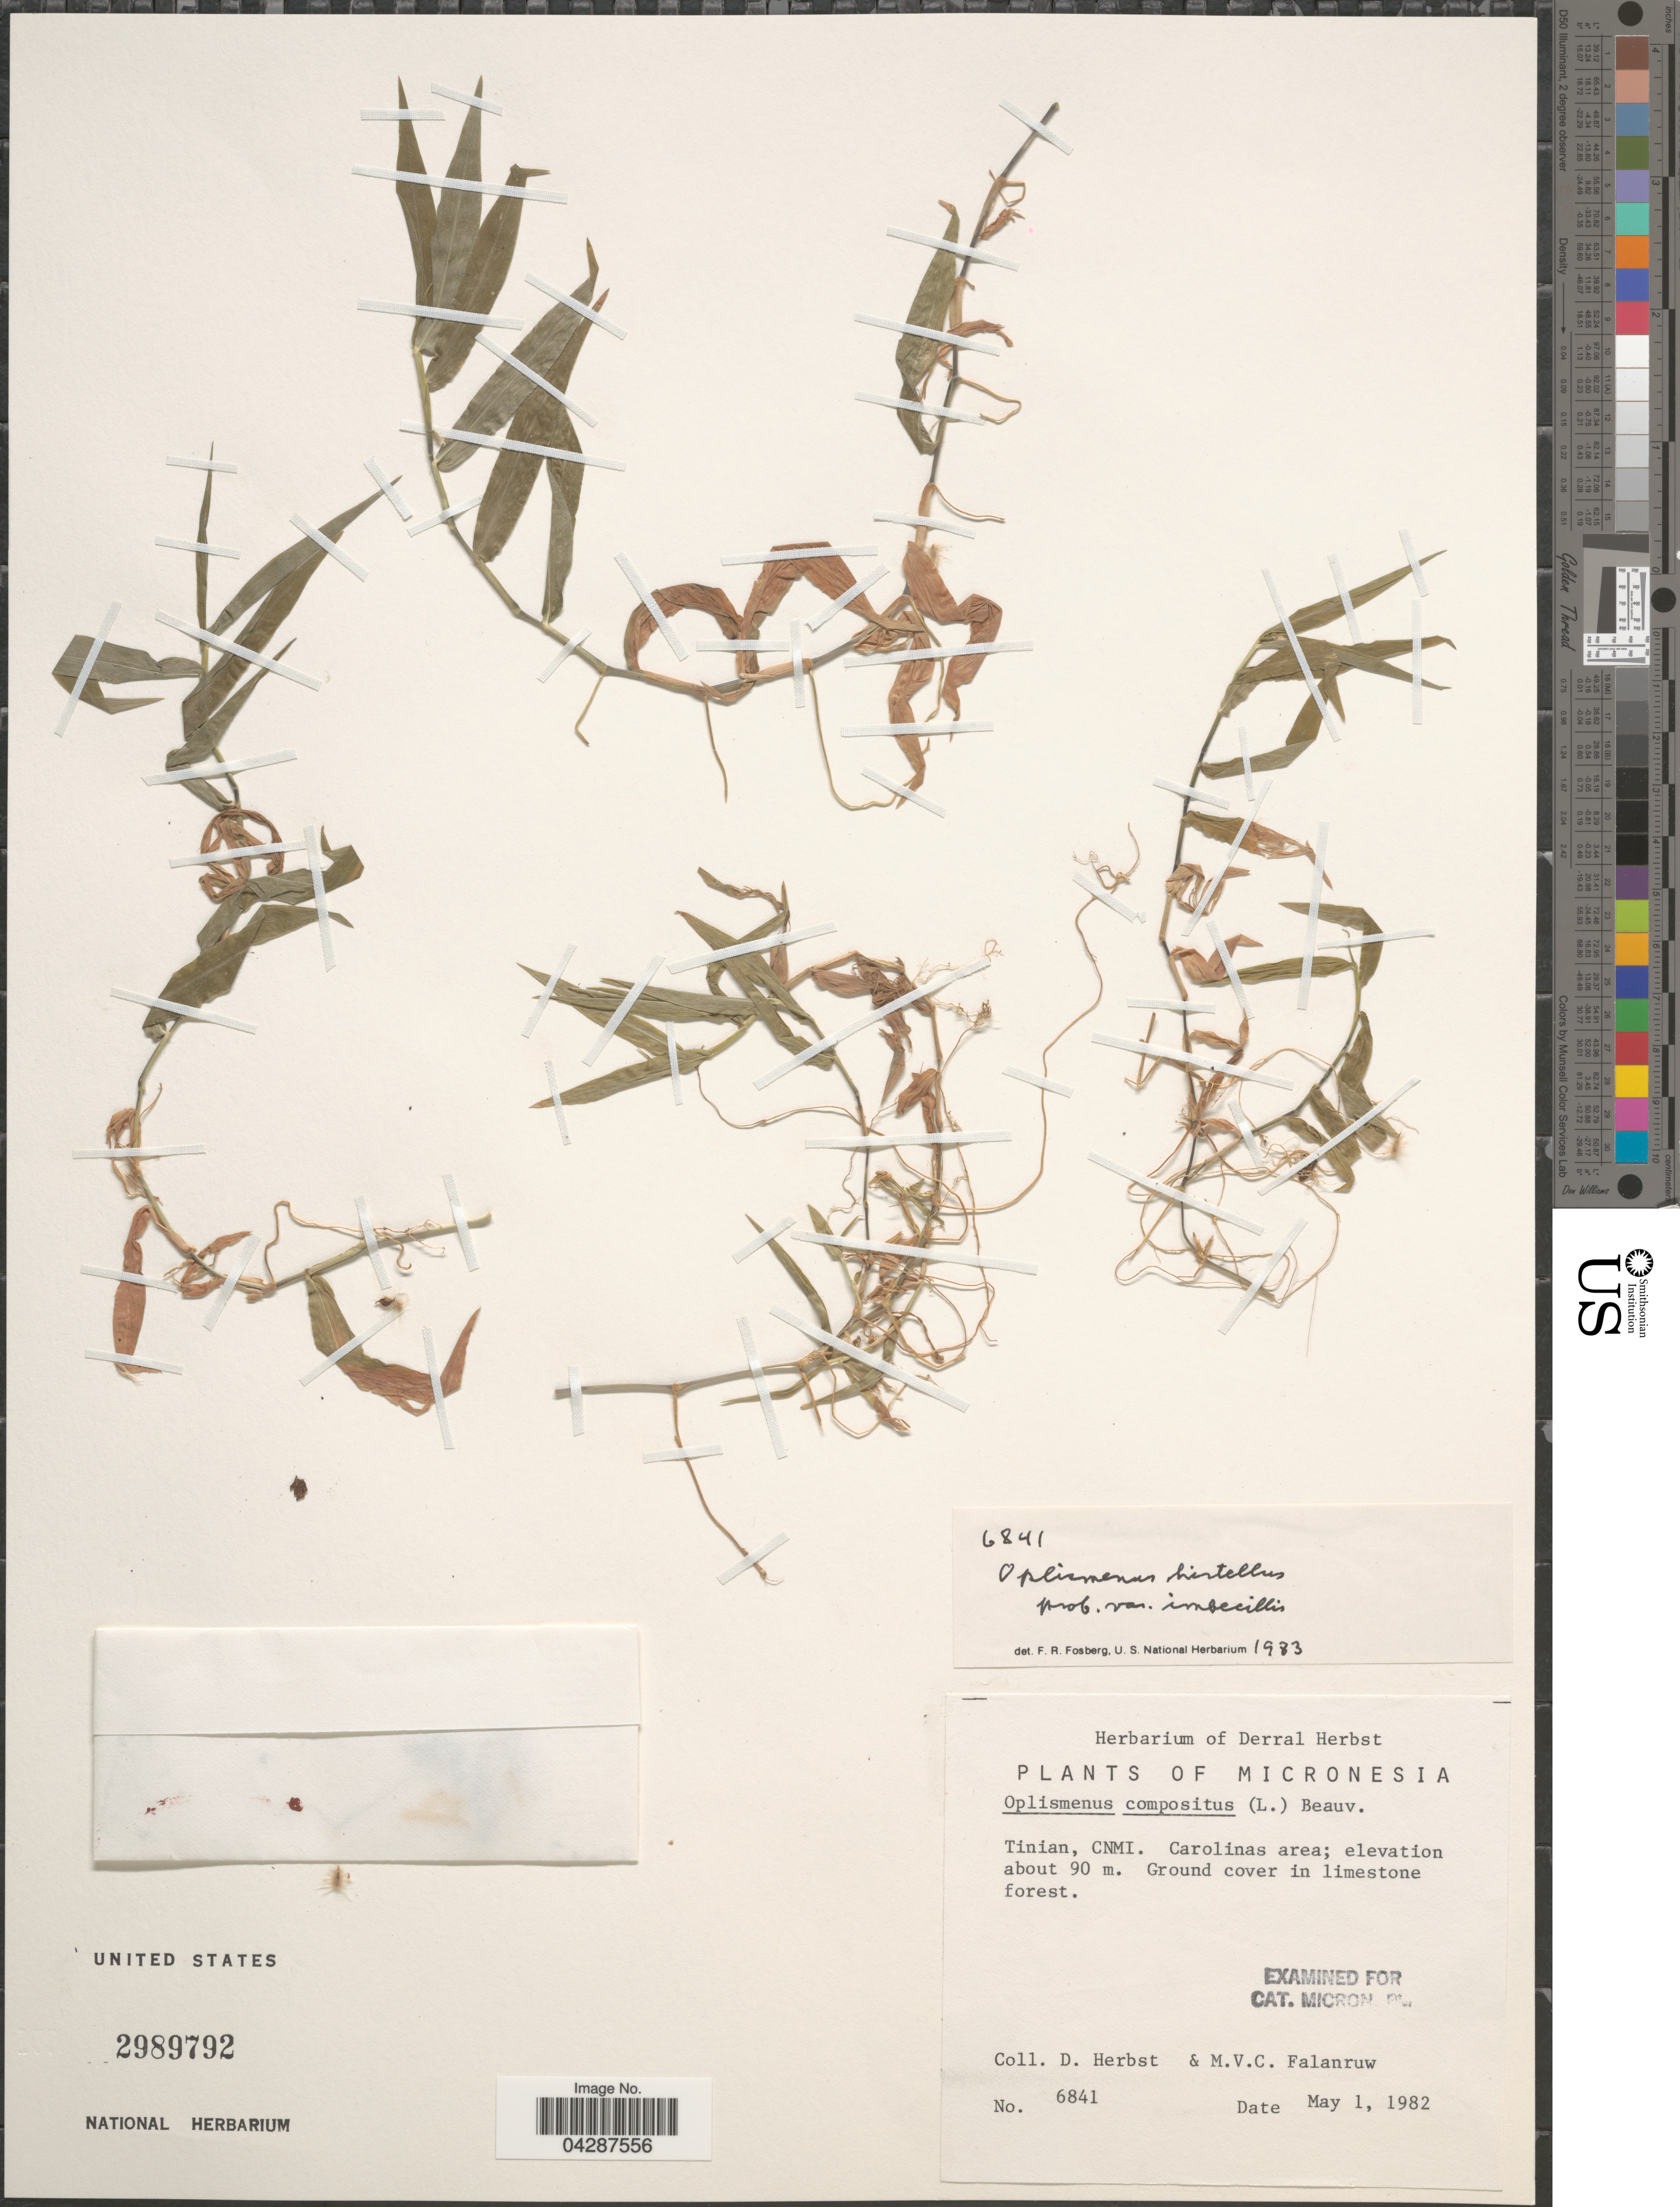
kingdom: Plantae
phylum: Tracheophyta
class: Liliopsida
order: Poales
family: Poaceae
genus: Oplismenus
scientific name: Oplismenus compositus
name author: (L.) P. Beauv.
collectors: D. Herbst & M. V. Falanruw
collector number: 6841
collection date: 1982-05-01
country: Northern Mariana Islands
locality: Micronesia. Tinian, CNMI. Carolinas area.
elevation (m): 90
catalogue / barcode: US 2989792